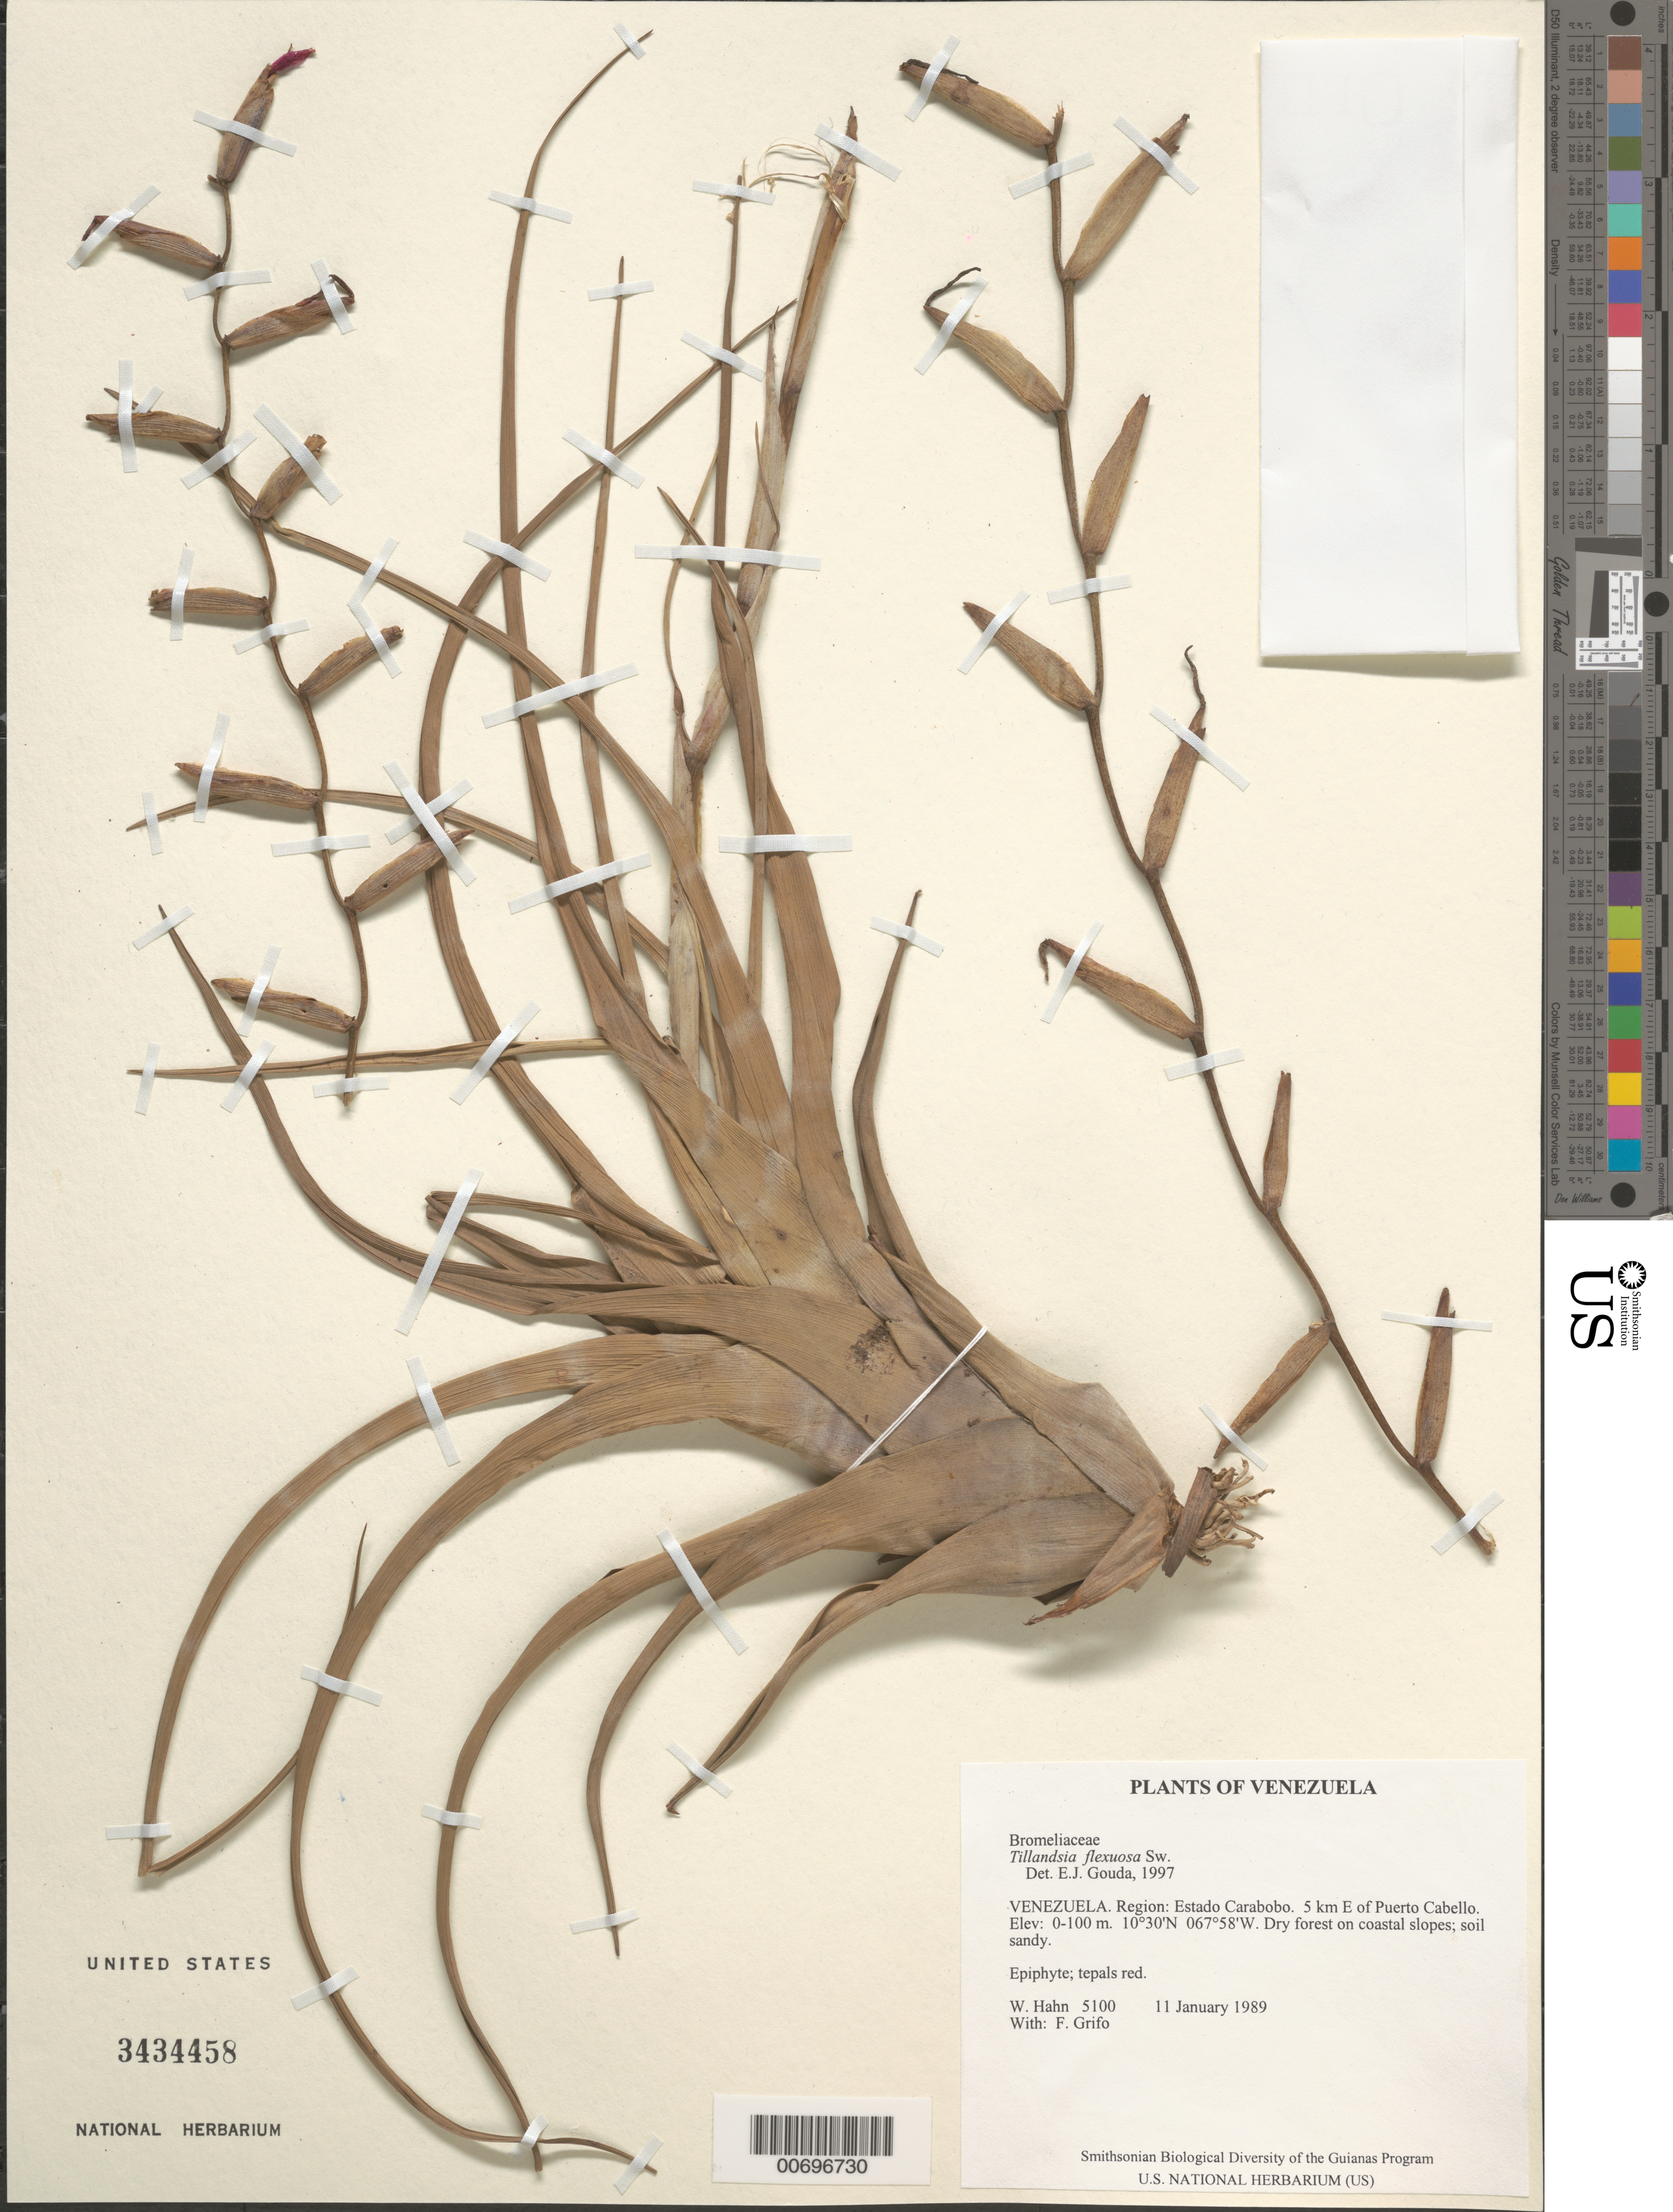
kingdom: Plantae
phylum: Tracheophyta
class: Liliopsida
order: Poales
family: Bromeliaceae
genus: Tillandsia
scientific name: Tillandsia flexuosa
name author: Sw.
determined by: Gouda, E. J.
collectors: W. Hahn & F. Grifo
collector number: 5100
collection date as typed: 11 Jan 1989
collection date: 1989-01-11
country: Venezuela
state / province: Carabobo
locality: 5 km E of Puerto Cabello.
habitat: Dry forest on coastal slopes.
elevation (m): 1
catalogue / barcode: US 3434458